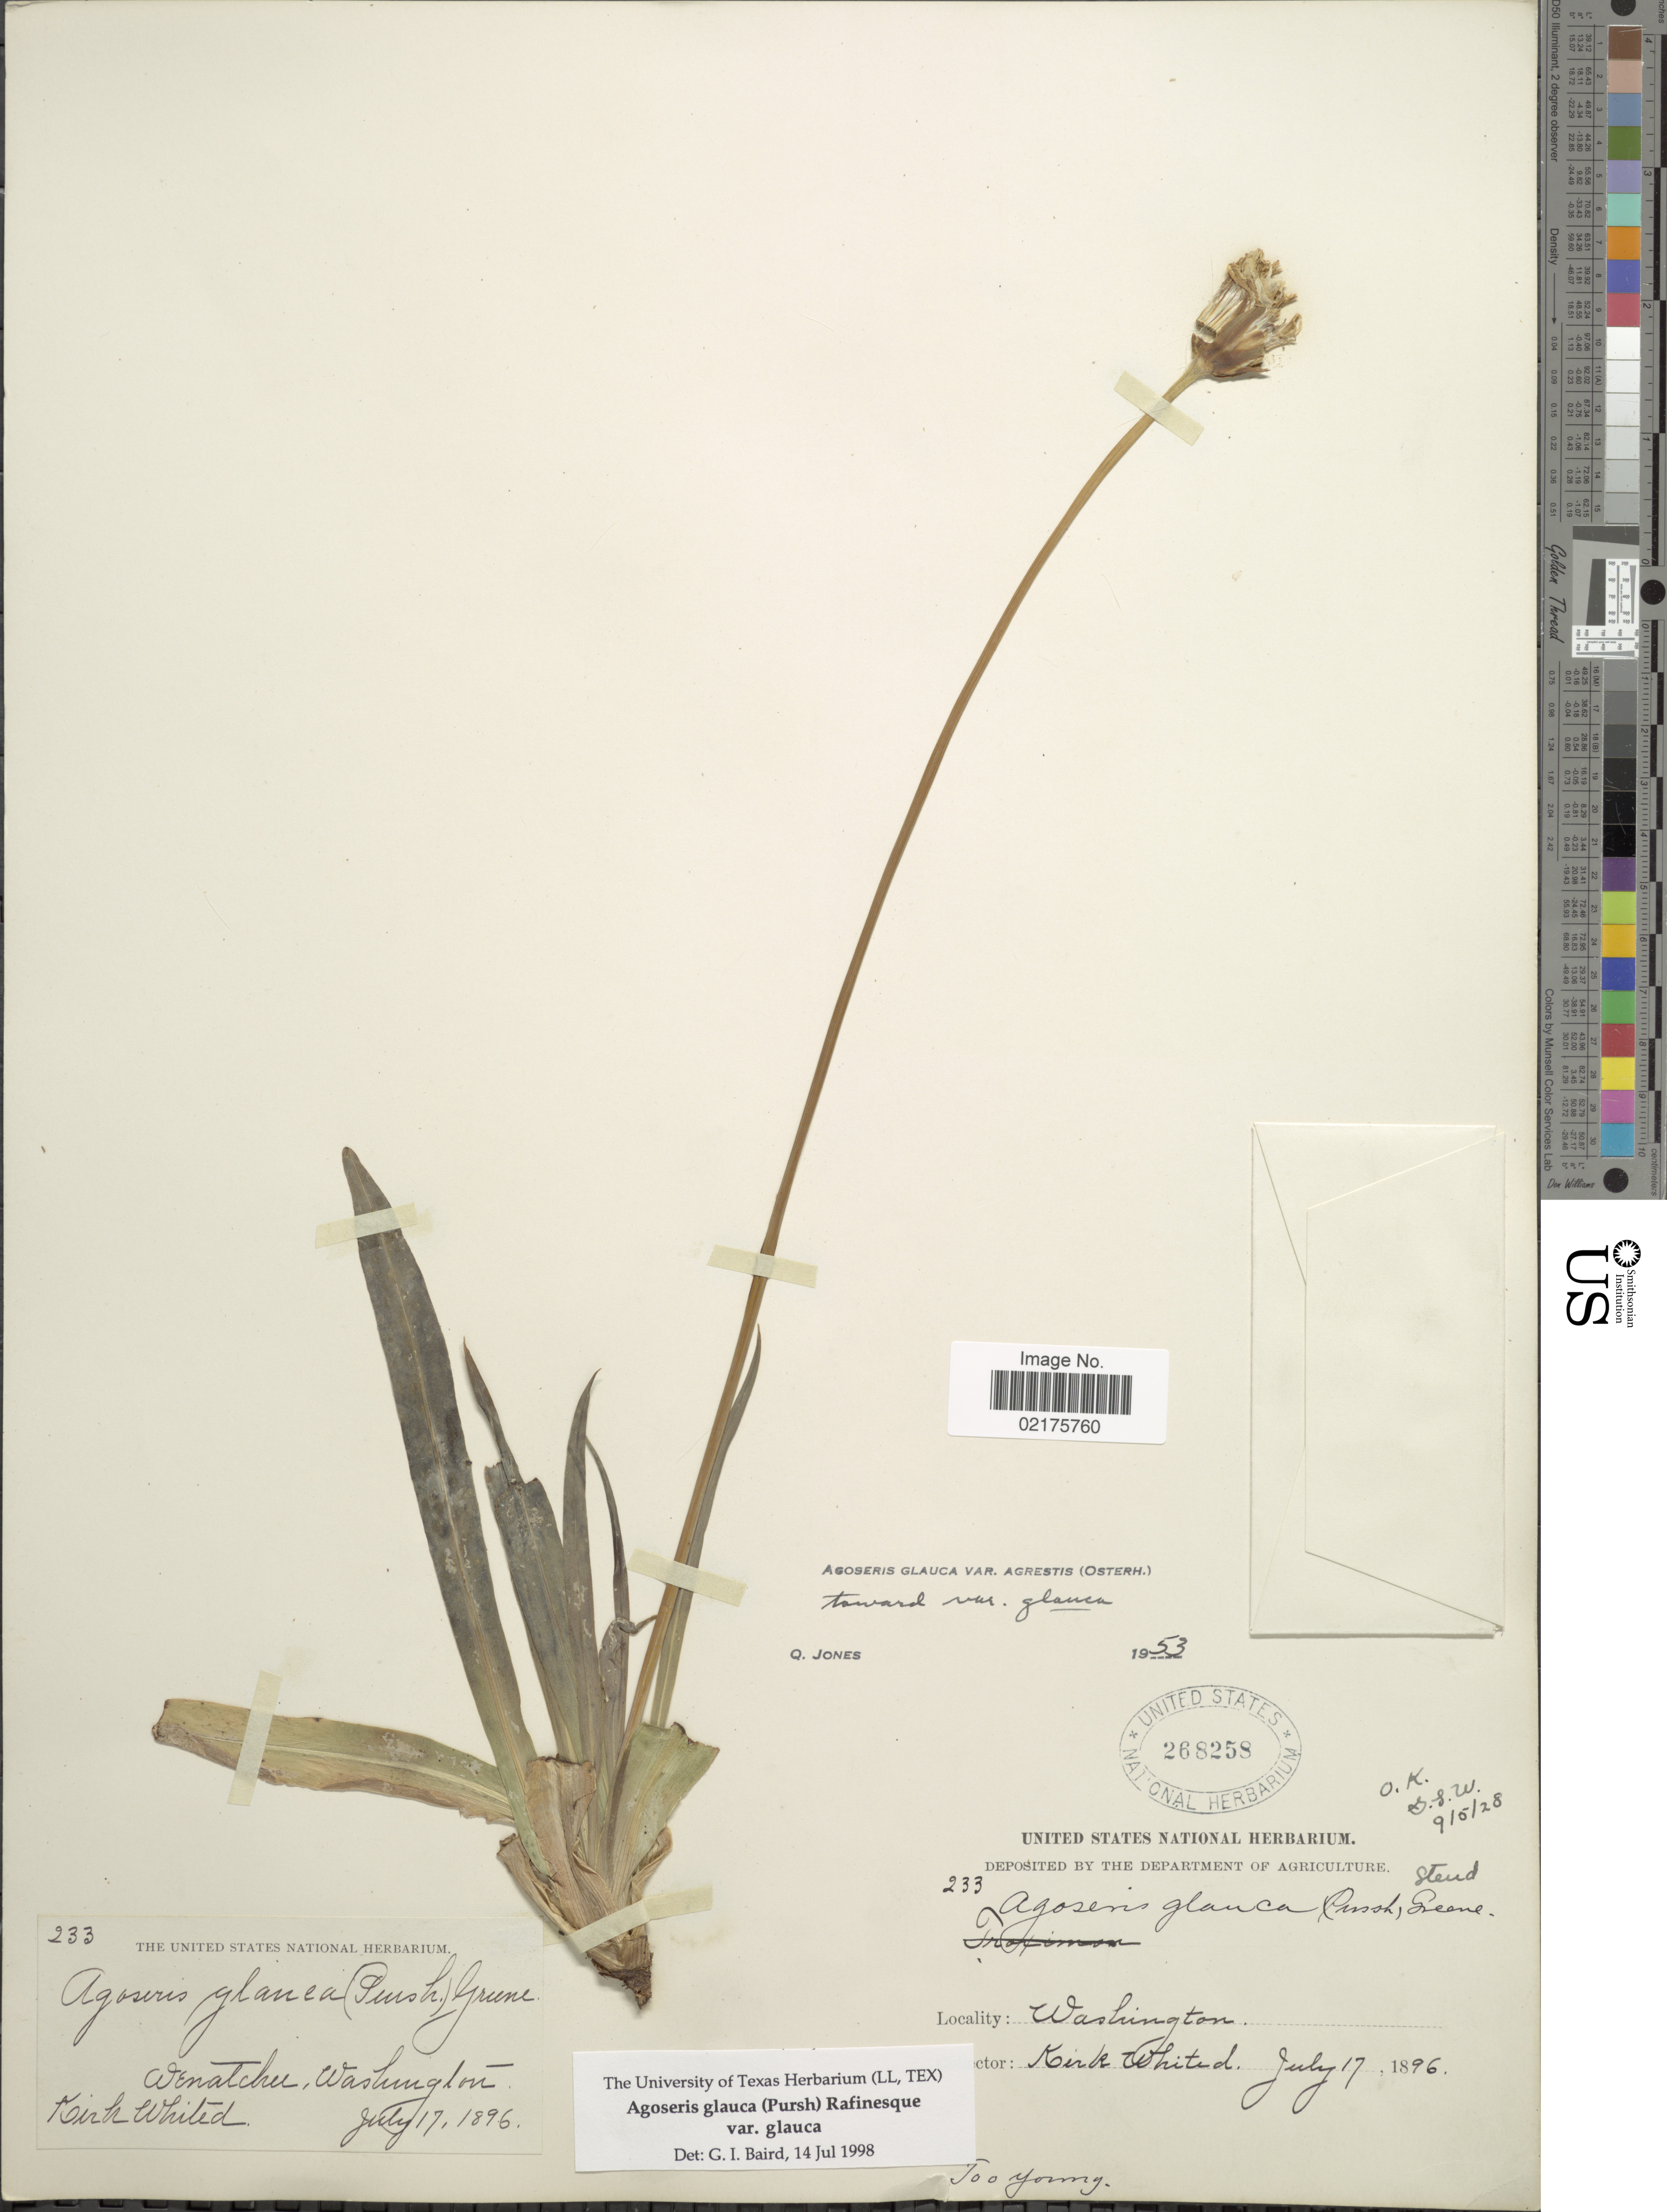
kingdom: Plantae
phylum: Tracheophyta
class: Magnoliopsida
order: Asterales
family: Asteraceae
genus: Agoseris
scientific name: Agoseris glauca var. glauca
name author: (Pursh) Raf.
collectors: K. Whited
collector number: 233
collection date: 1896-07-17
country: United States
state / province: Washington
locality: Wenatchu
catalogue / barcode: US 268258